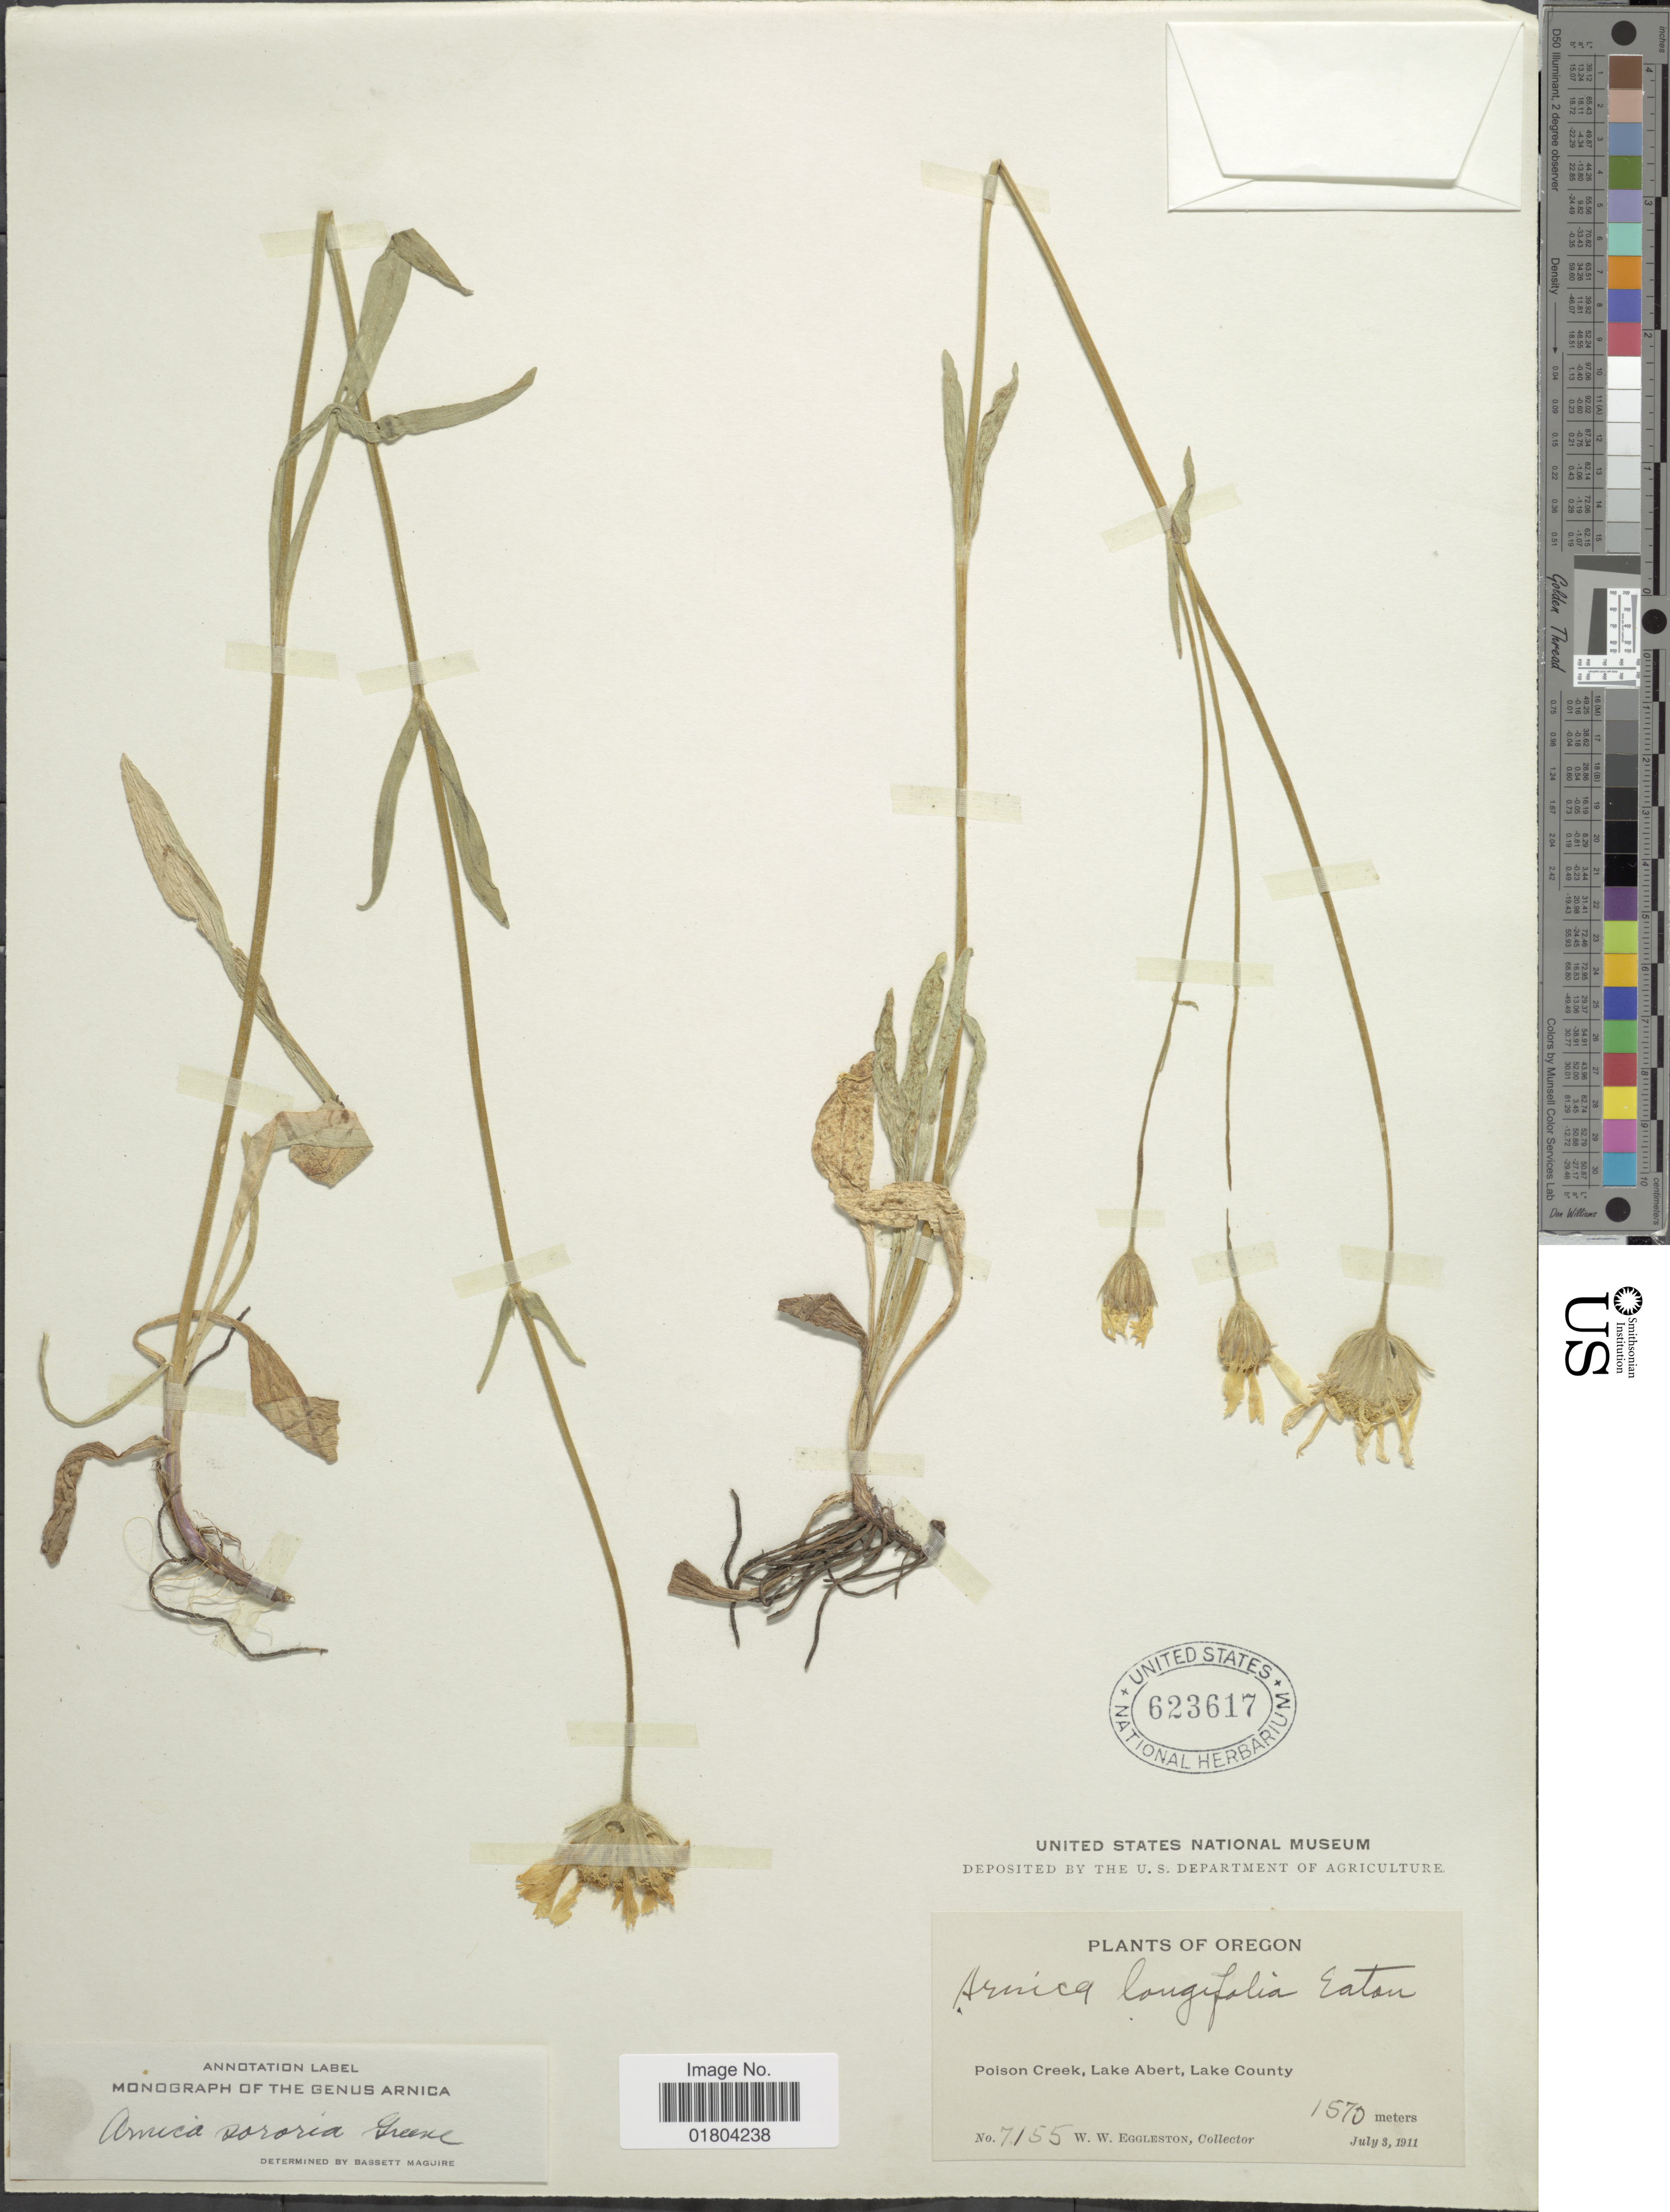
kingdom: Plantae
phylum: Tracheophyta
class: Magnoliopsida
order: Asterales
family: Asteraceae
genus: Arnica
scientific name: Arnica sororia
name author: Greene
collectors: W. W. Eggleston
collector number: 7155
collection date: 1911-07-03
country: United States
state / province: Oregon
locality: Poison Creek, Lake Abert, Lake County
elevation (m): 1570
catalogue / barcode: US 623617